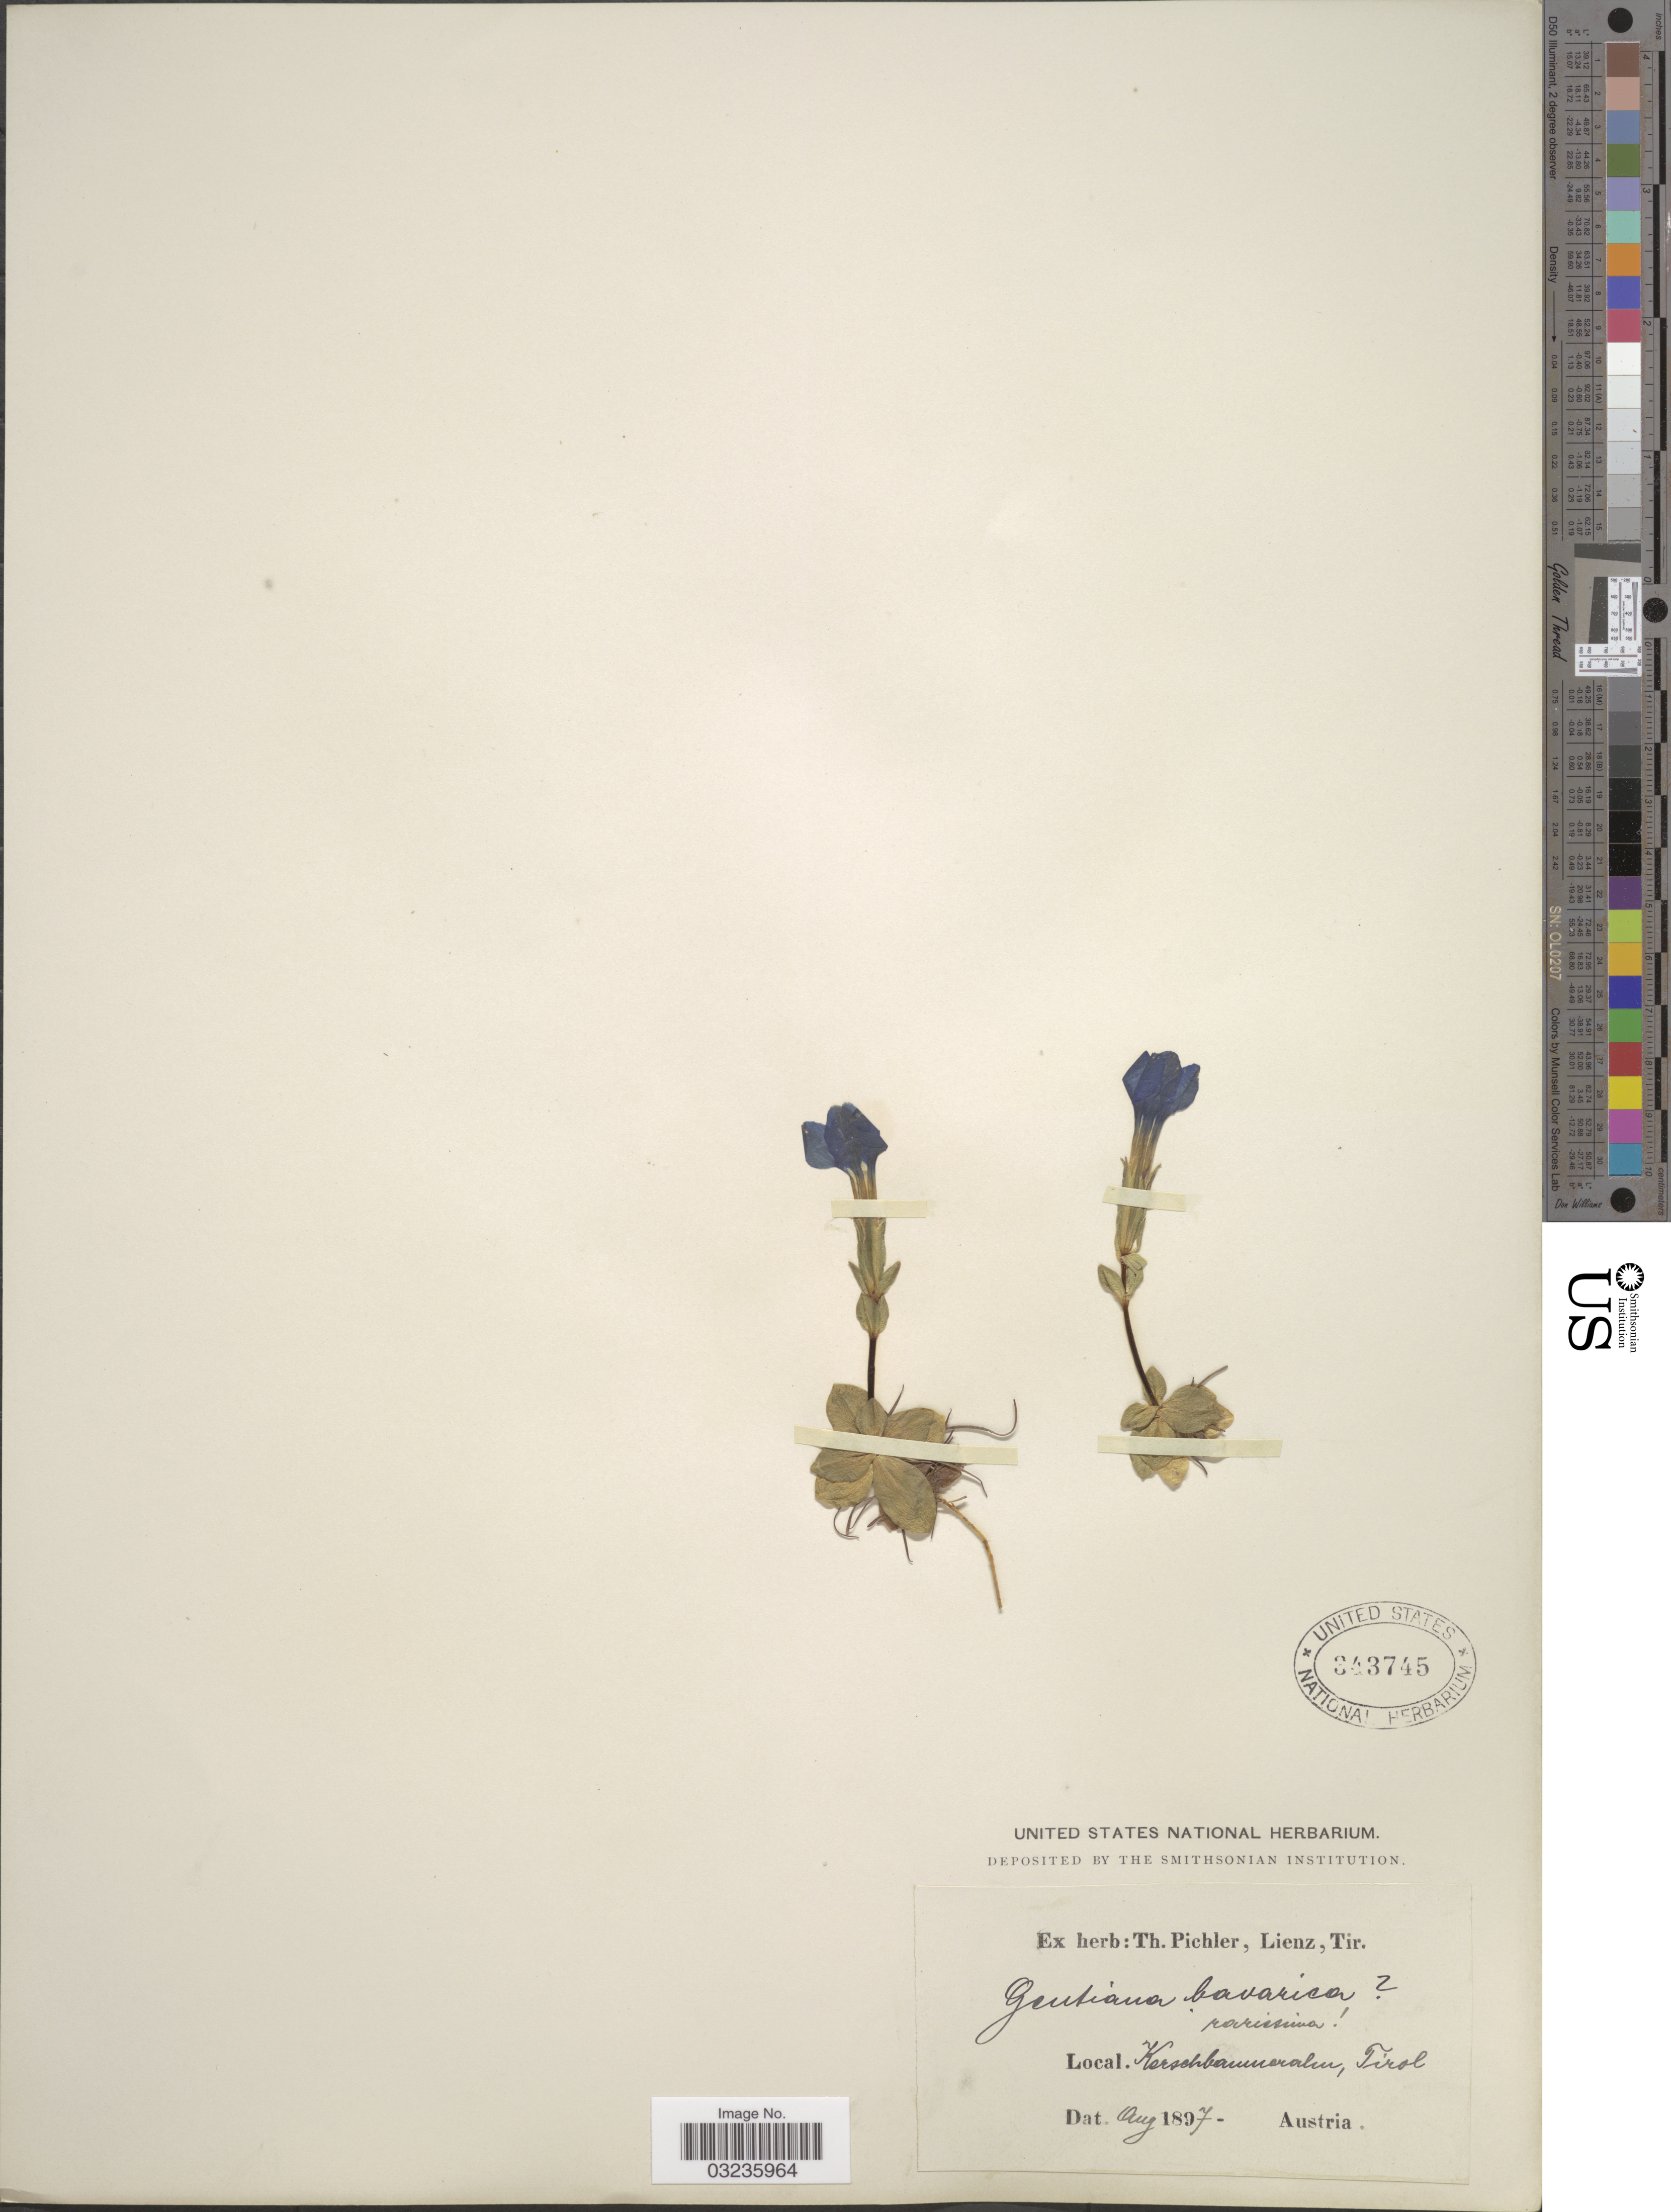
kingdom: Plantae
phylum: Tracheophyta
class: Magnoliopsida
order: Gentianales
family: Gentianaceae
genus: Gentiana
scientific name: Gentiana bavarica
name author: L.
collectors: ex herb. T. Pichler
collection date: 1897-08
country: Austria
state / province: Tirol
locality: Kerschbaumeralm.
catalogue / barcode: US 343745